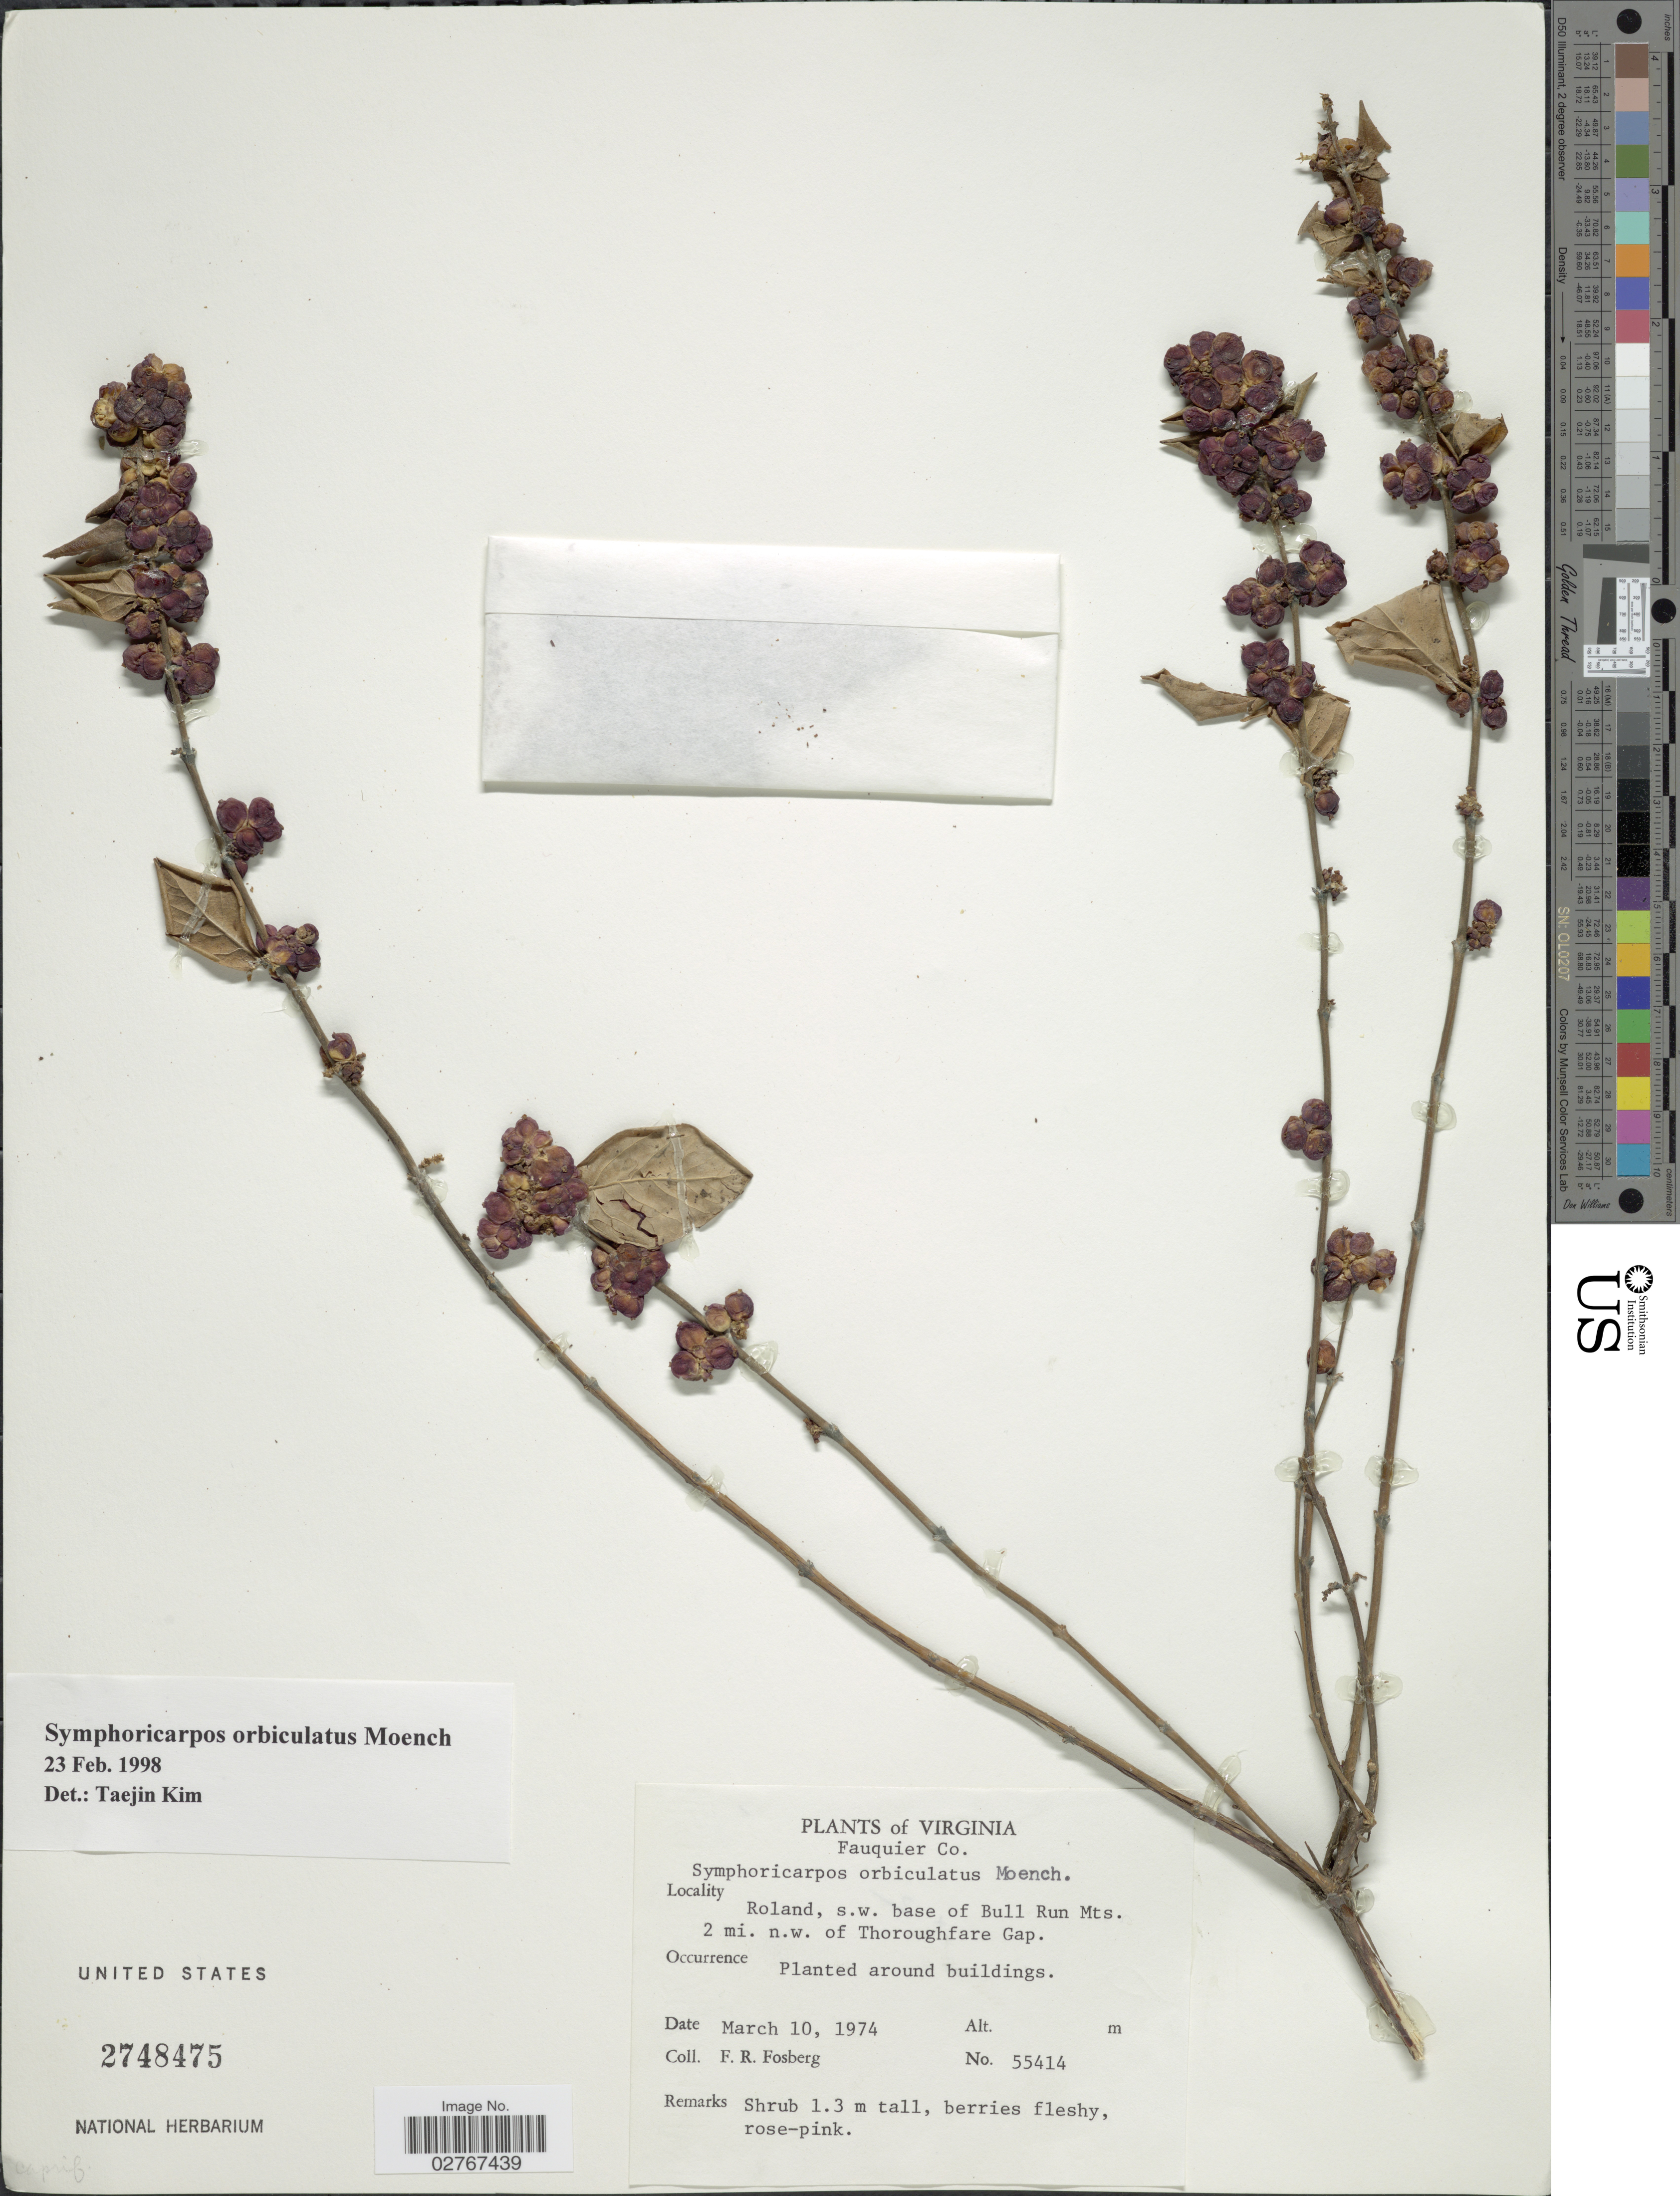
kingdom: Plantae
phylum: Tracheophyta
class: Magnoliopsida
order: Dipsacales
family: Caprifoliaceae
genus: Symphoricarpos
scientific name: Symphoricarpos orbiculatus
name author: Moench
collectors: F. R. Fosberg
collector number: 55414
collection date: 1974-03-10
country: United States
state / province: Virginia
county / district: Fauquier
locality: Fauquier Co., Roland, s.w. base of Bull Run Mts., 2 mi. n.w. of Thoroughfare Gap.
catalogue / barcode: US 2748475